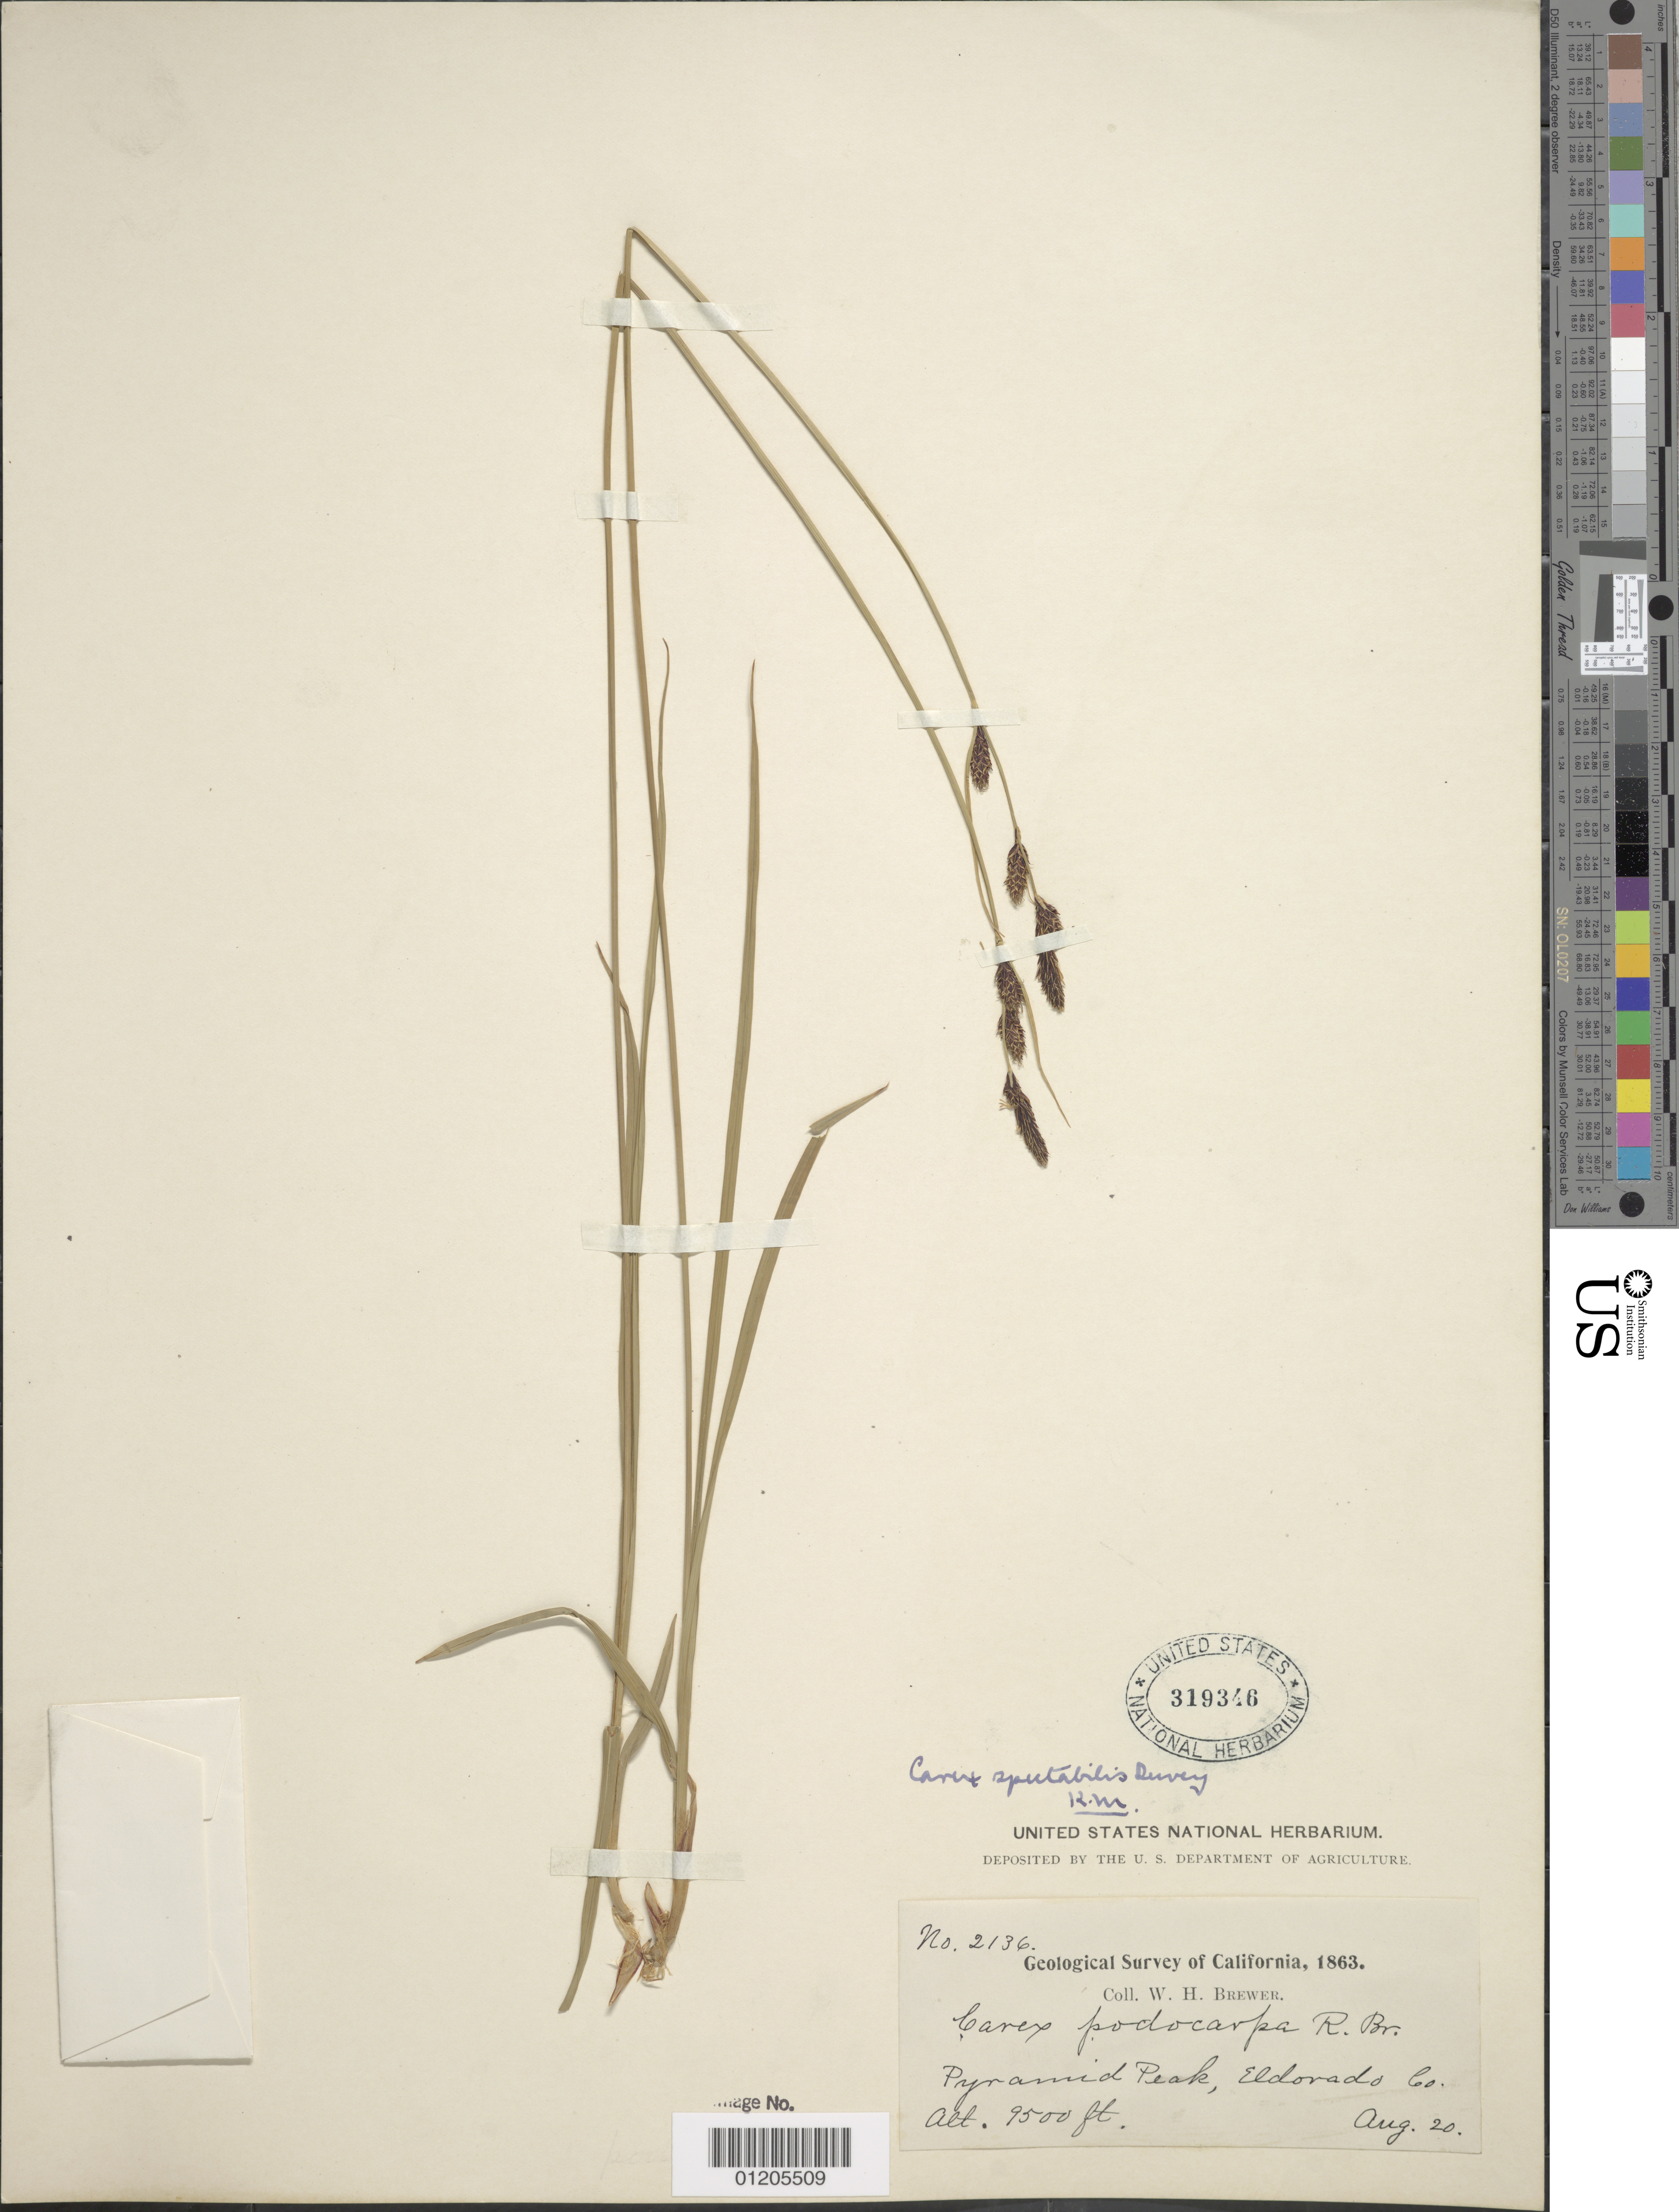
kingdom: Plantae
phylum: Tracheophyta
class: Liliopsida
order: Poales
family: Cyperaceae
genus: Carex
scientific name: Carex spectabilis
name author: Dewey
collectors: W. H. Brewer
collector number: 2136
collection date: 1863-08-20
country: United States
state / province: California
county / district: Eldorado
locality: Pyramid Peak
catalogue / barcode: US 319346